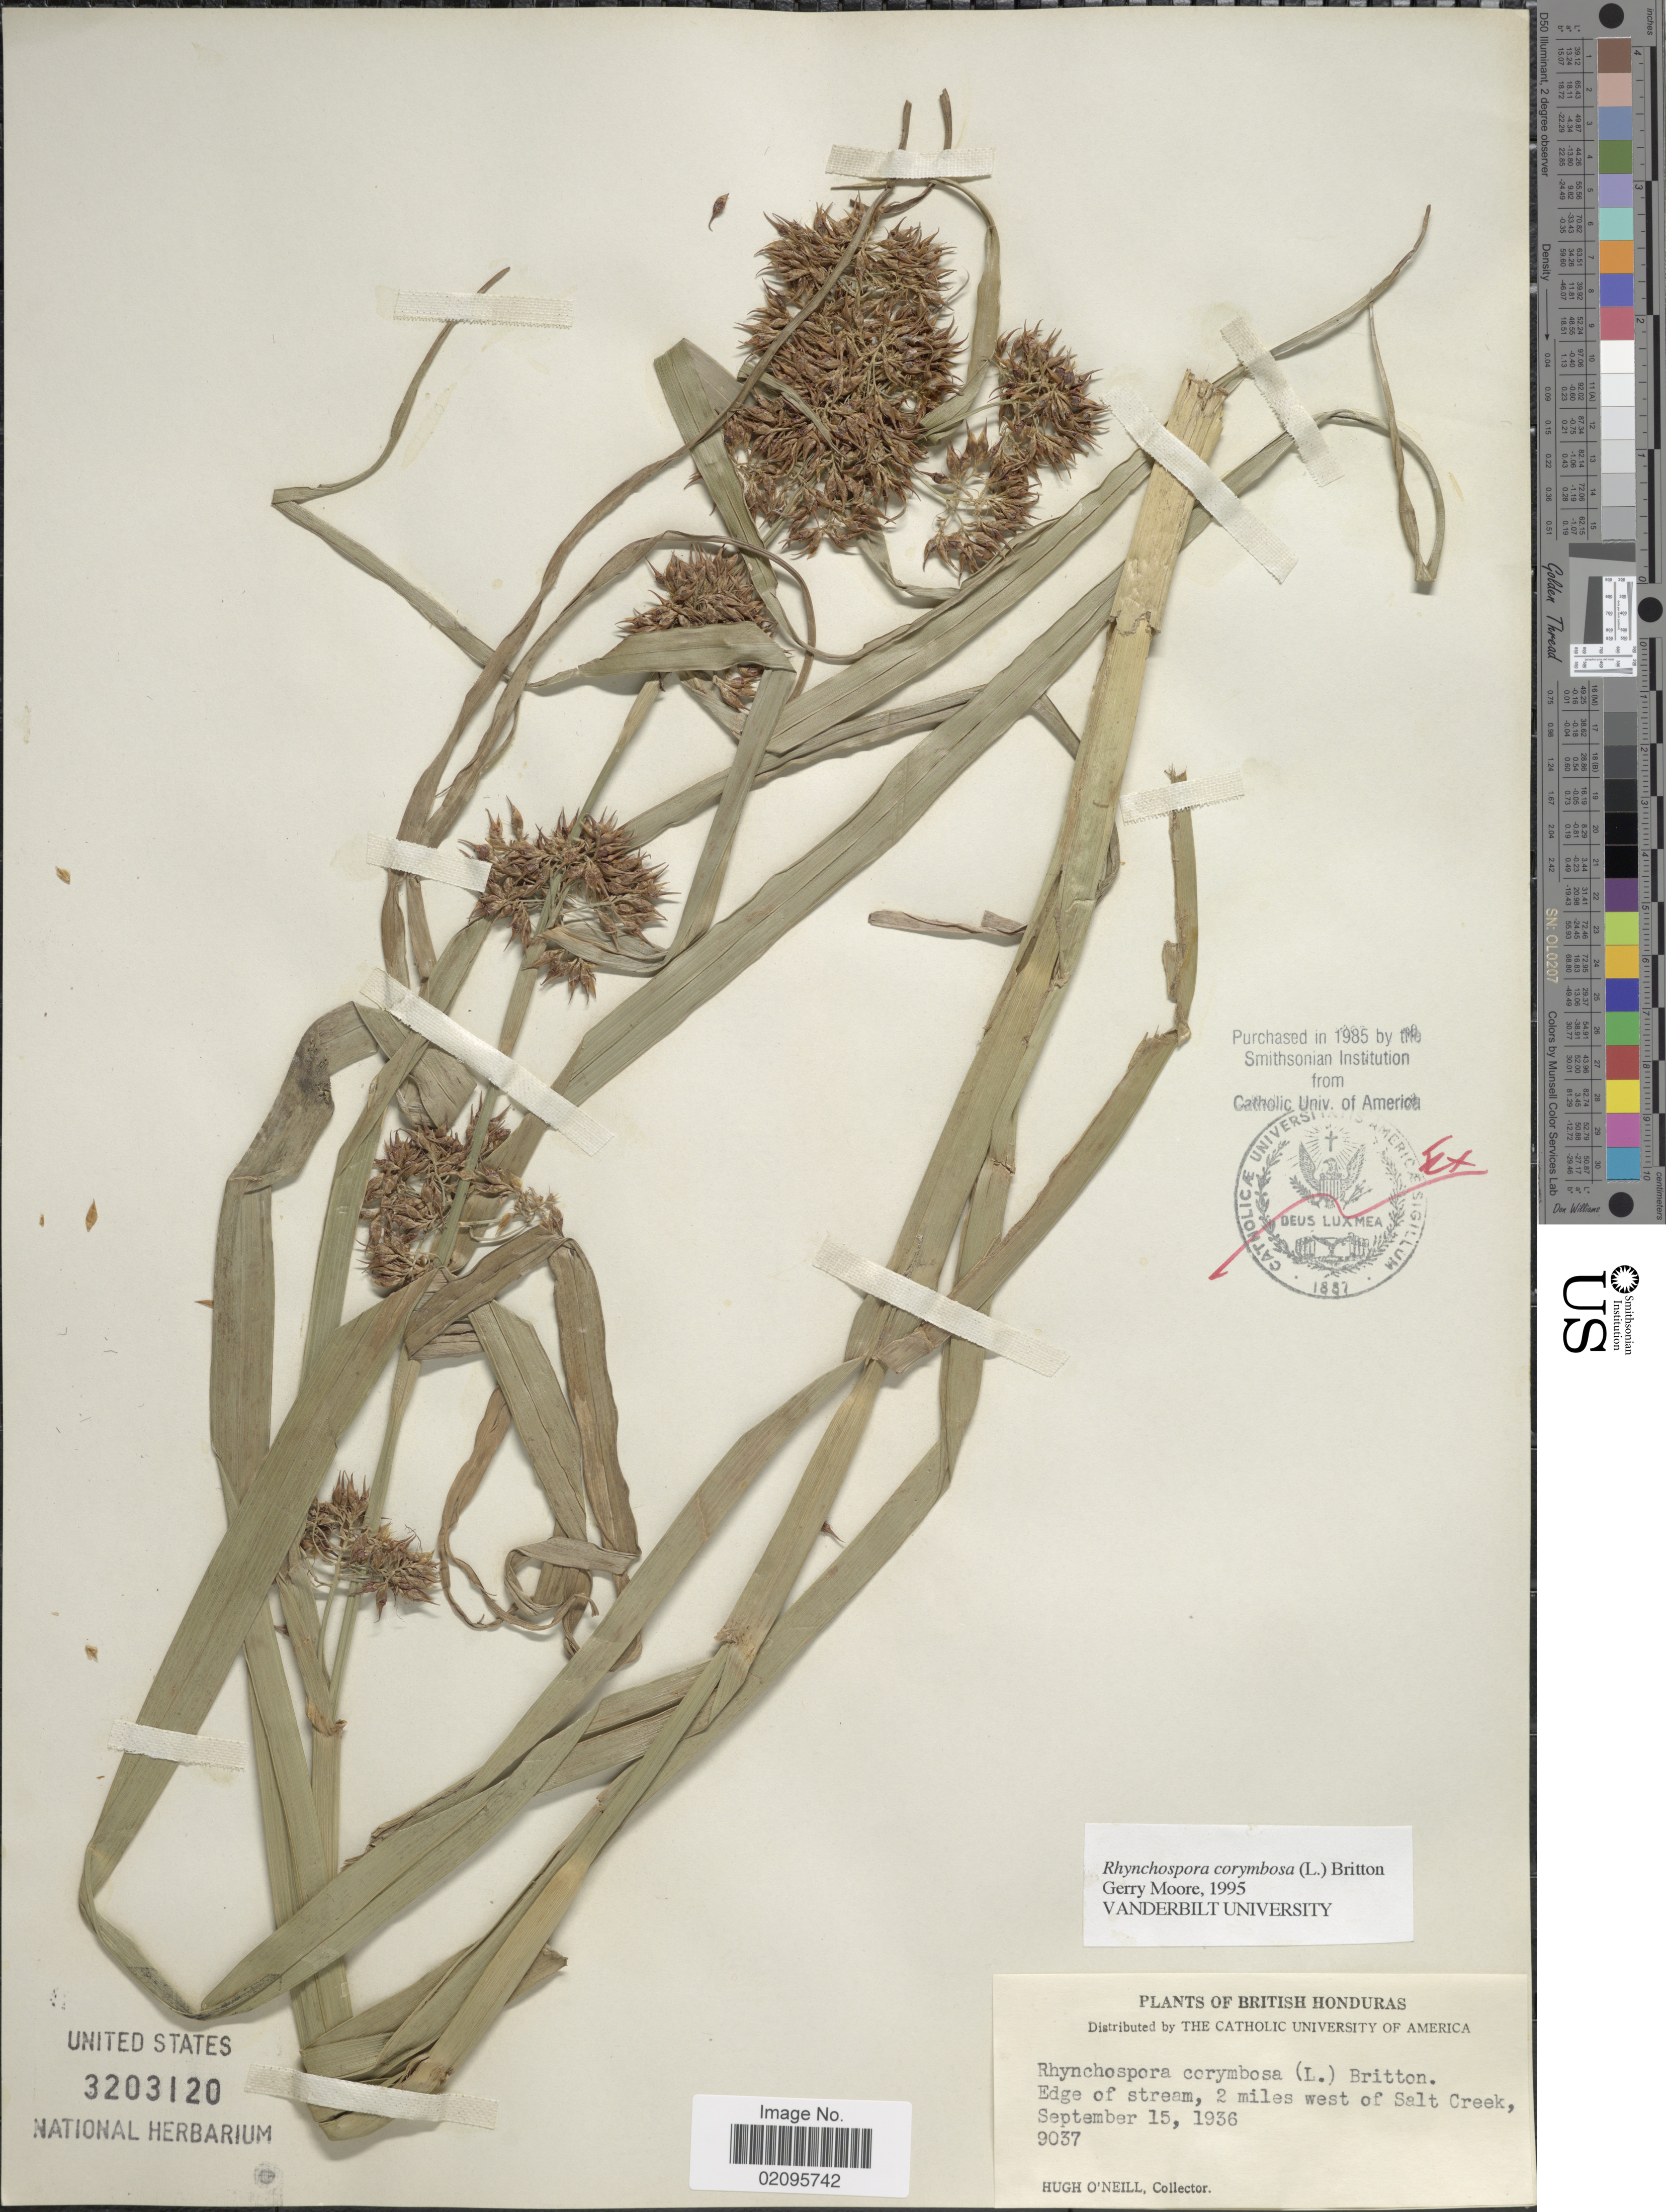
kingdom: Plantae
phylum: Tracheophyta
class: Liliopsida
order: Poales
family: Cyperaceae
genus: Rhynchospora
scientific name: Rhynchospora organensis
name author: C.B. Clarke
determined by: Weber, P., (ICN), Universidade Federal do Rio Grande do Sul (BRAZIL)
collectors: H. O'Neill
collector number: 9037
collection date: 1936-09-15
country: Belize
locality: British Honduras, edge of stream, 2 miles west of Salt Creek.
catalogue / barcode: US 3203120